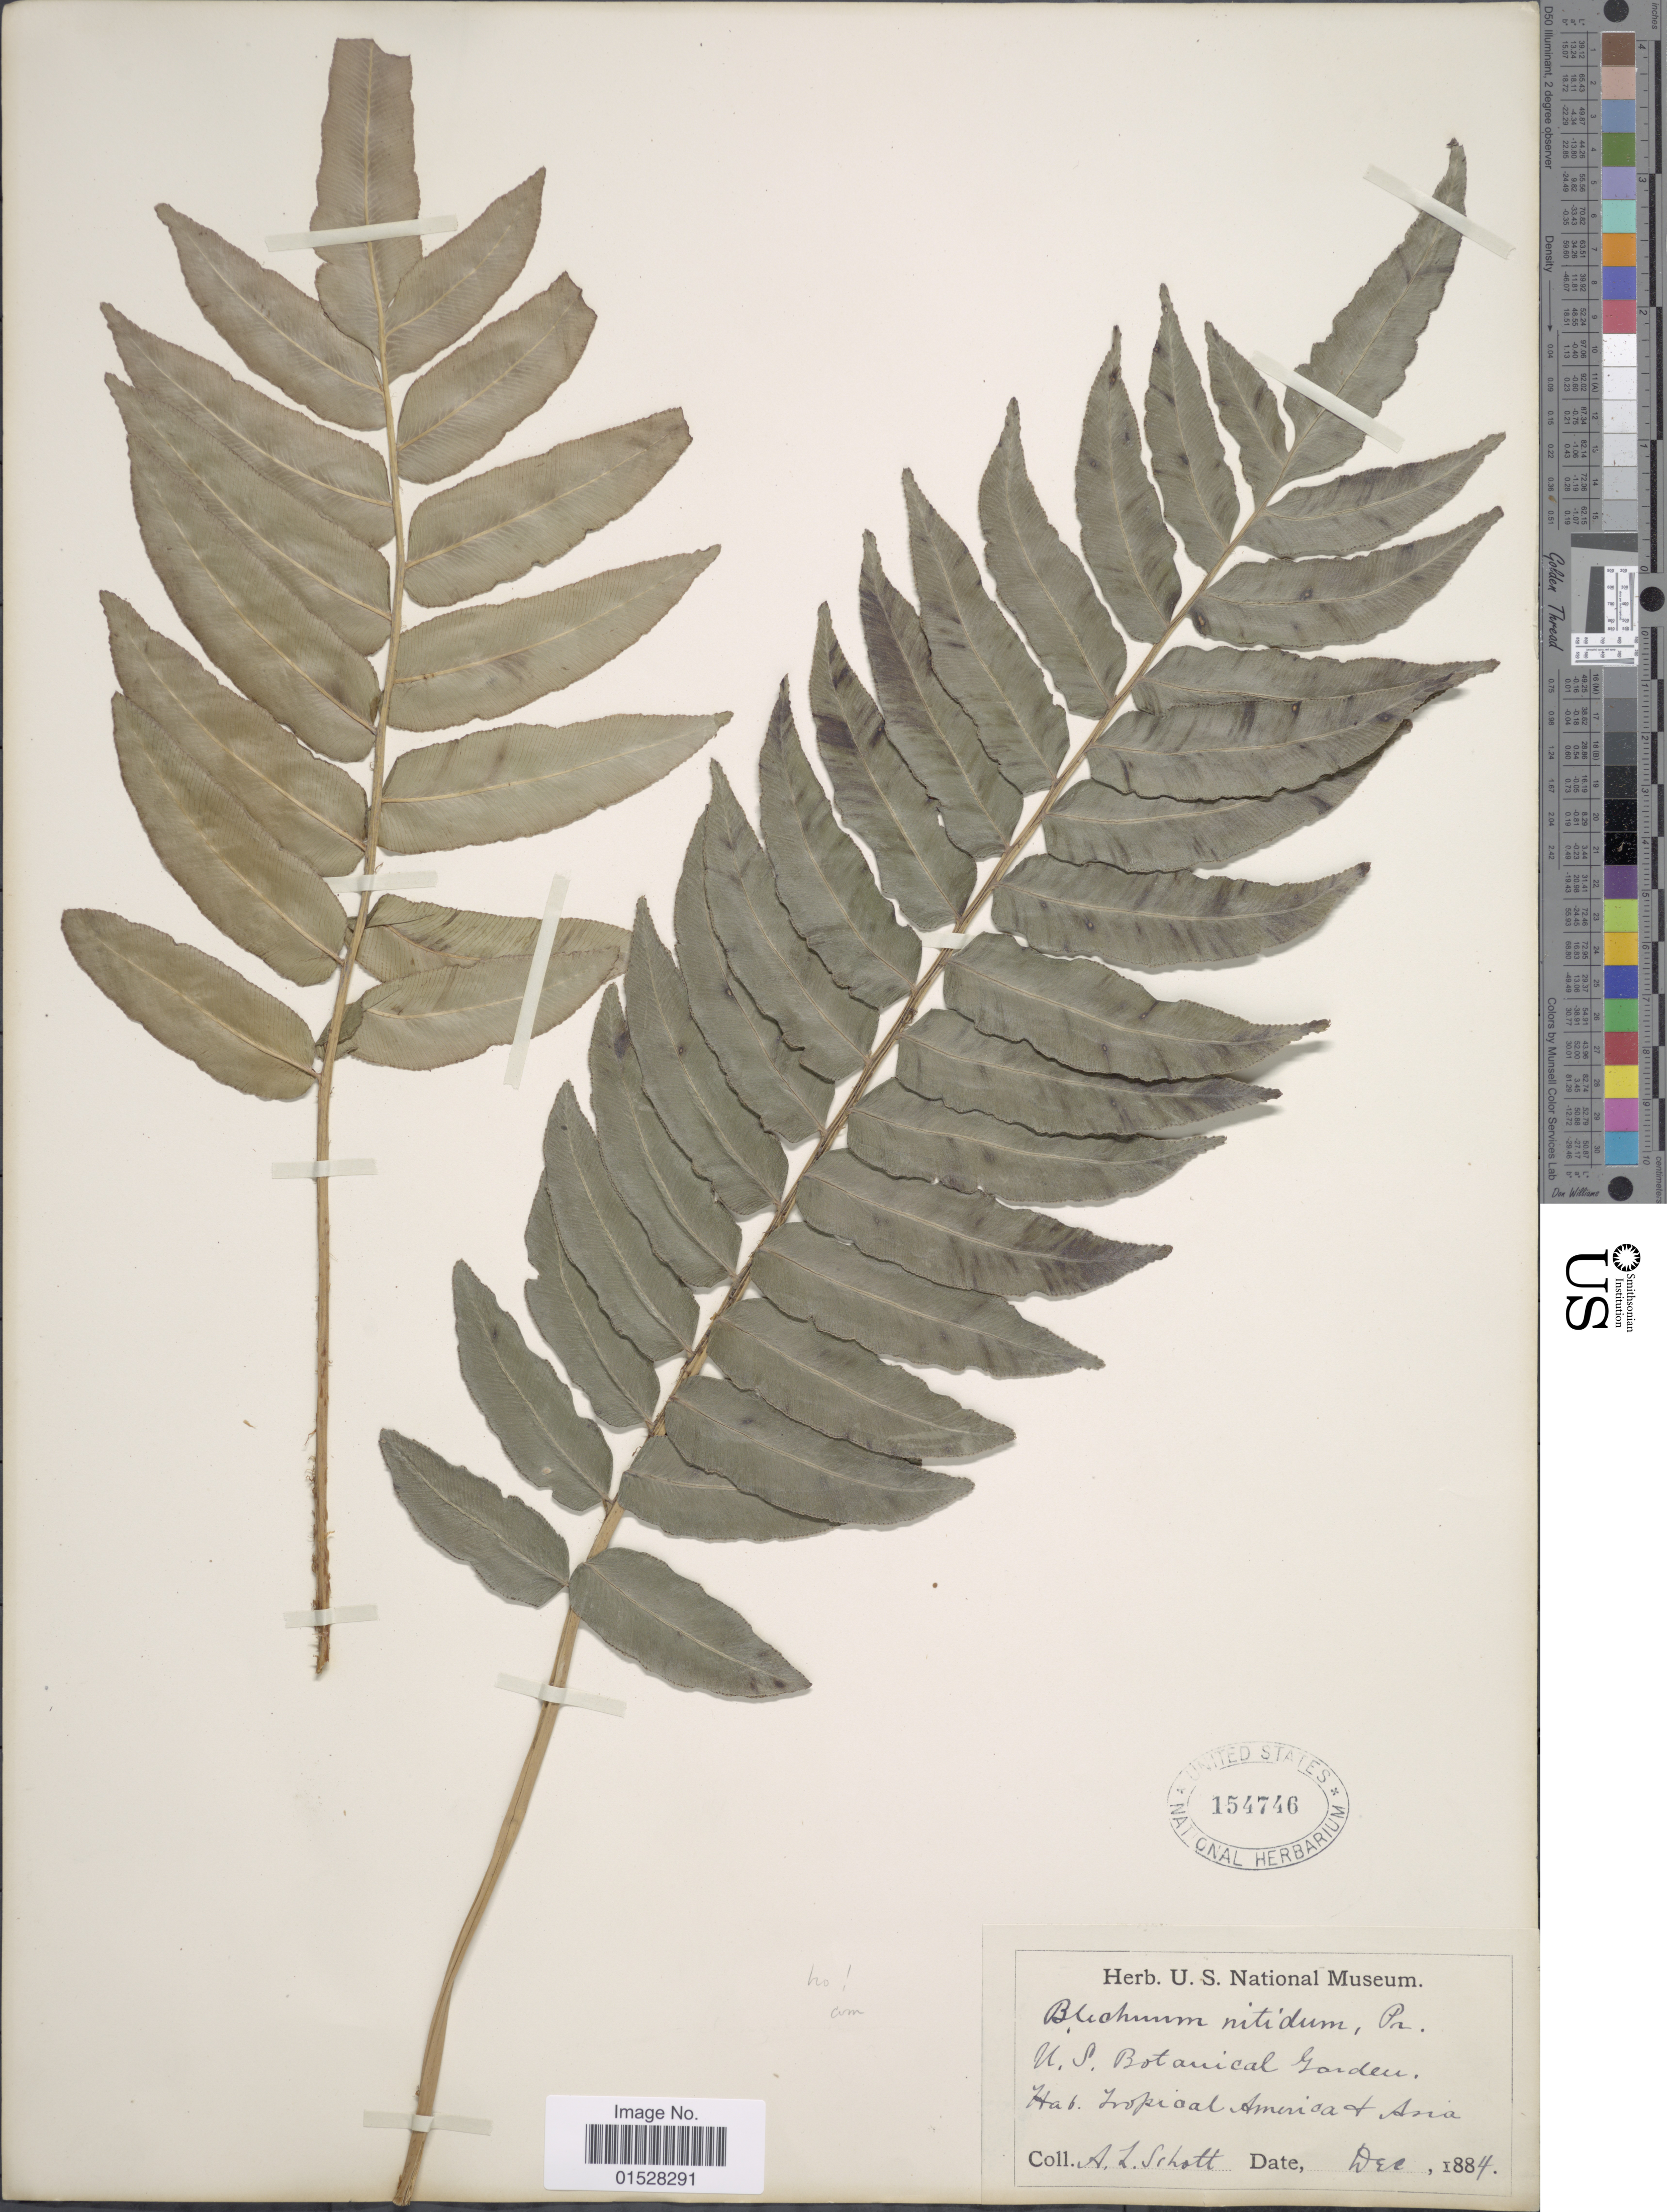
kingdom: Plantae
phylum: Tracheophyta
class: Polypodiopsida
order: Polypodiales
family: Blechnaceae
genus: Blechnum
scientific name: Blechnum sp.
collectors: A. L. Schott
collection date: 1884-12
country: United States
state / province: District of Columbia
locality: U.S. Botanical Garden.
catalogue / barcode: US 154746